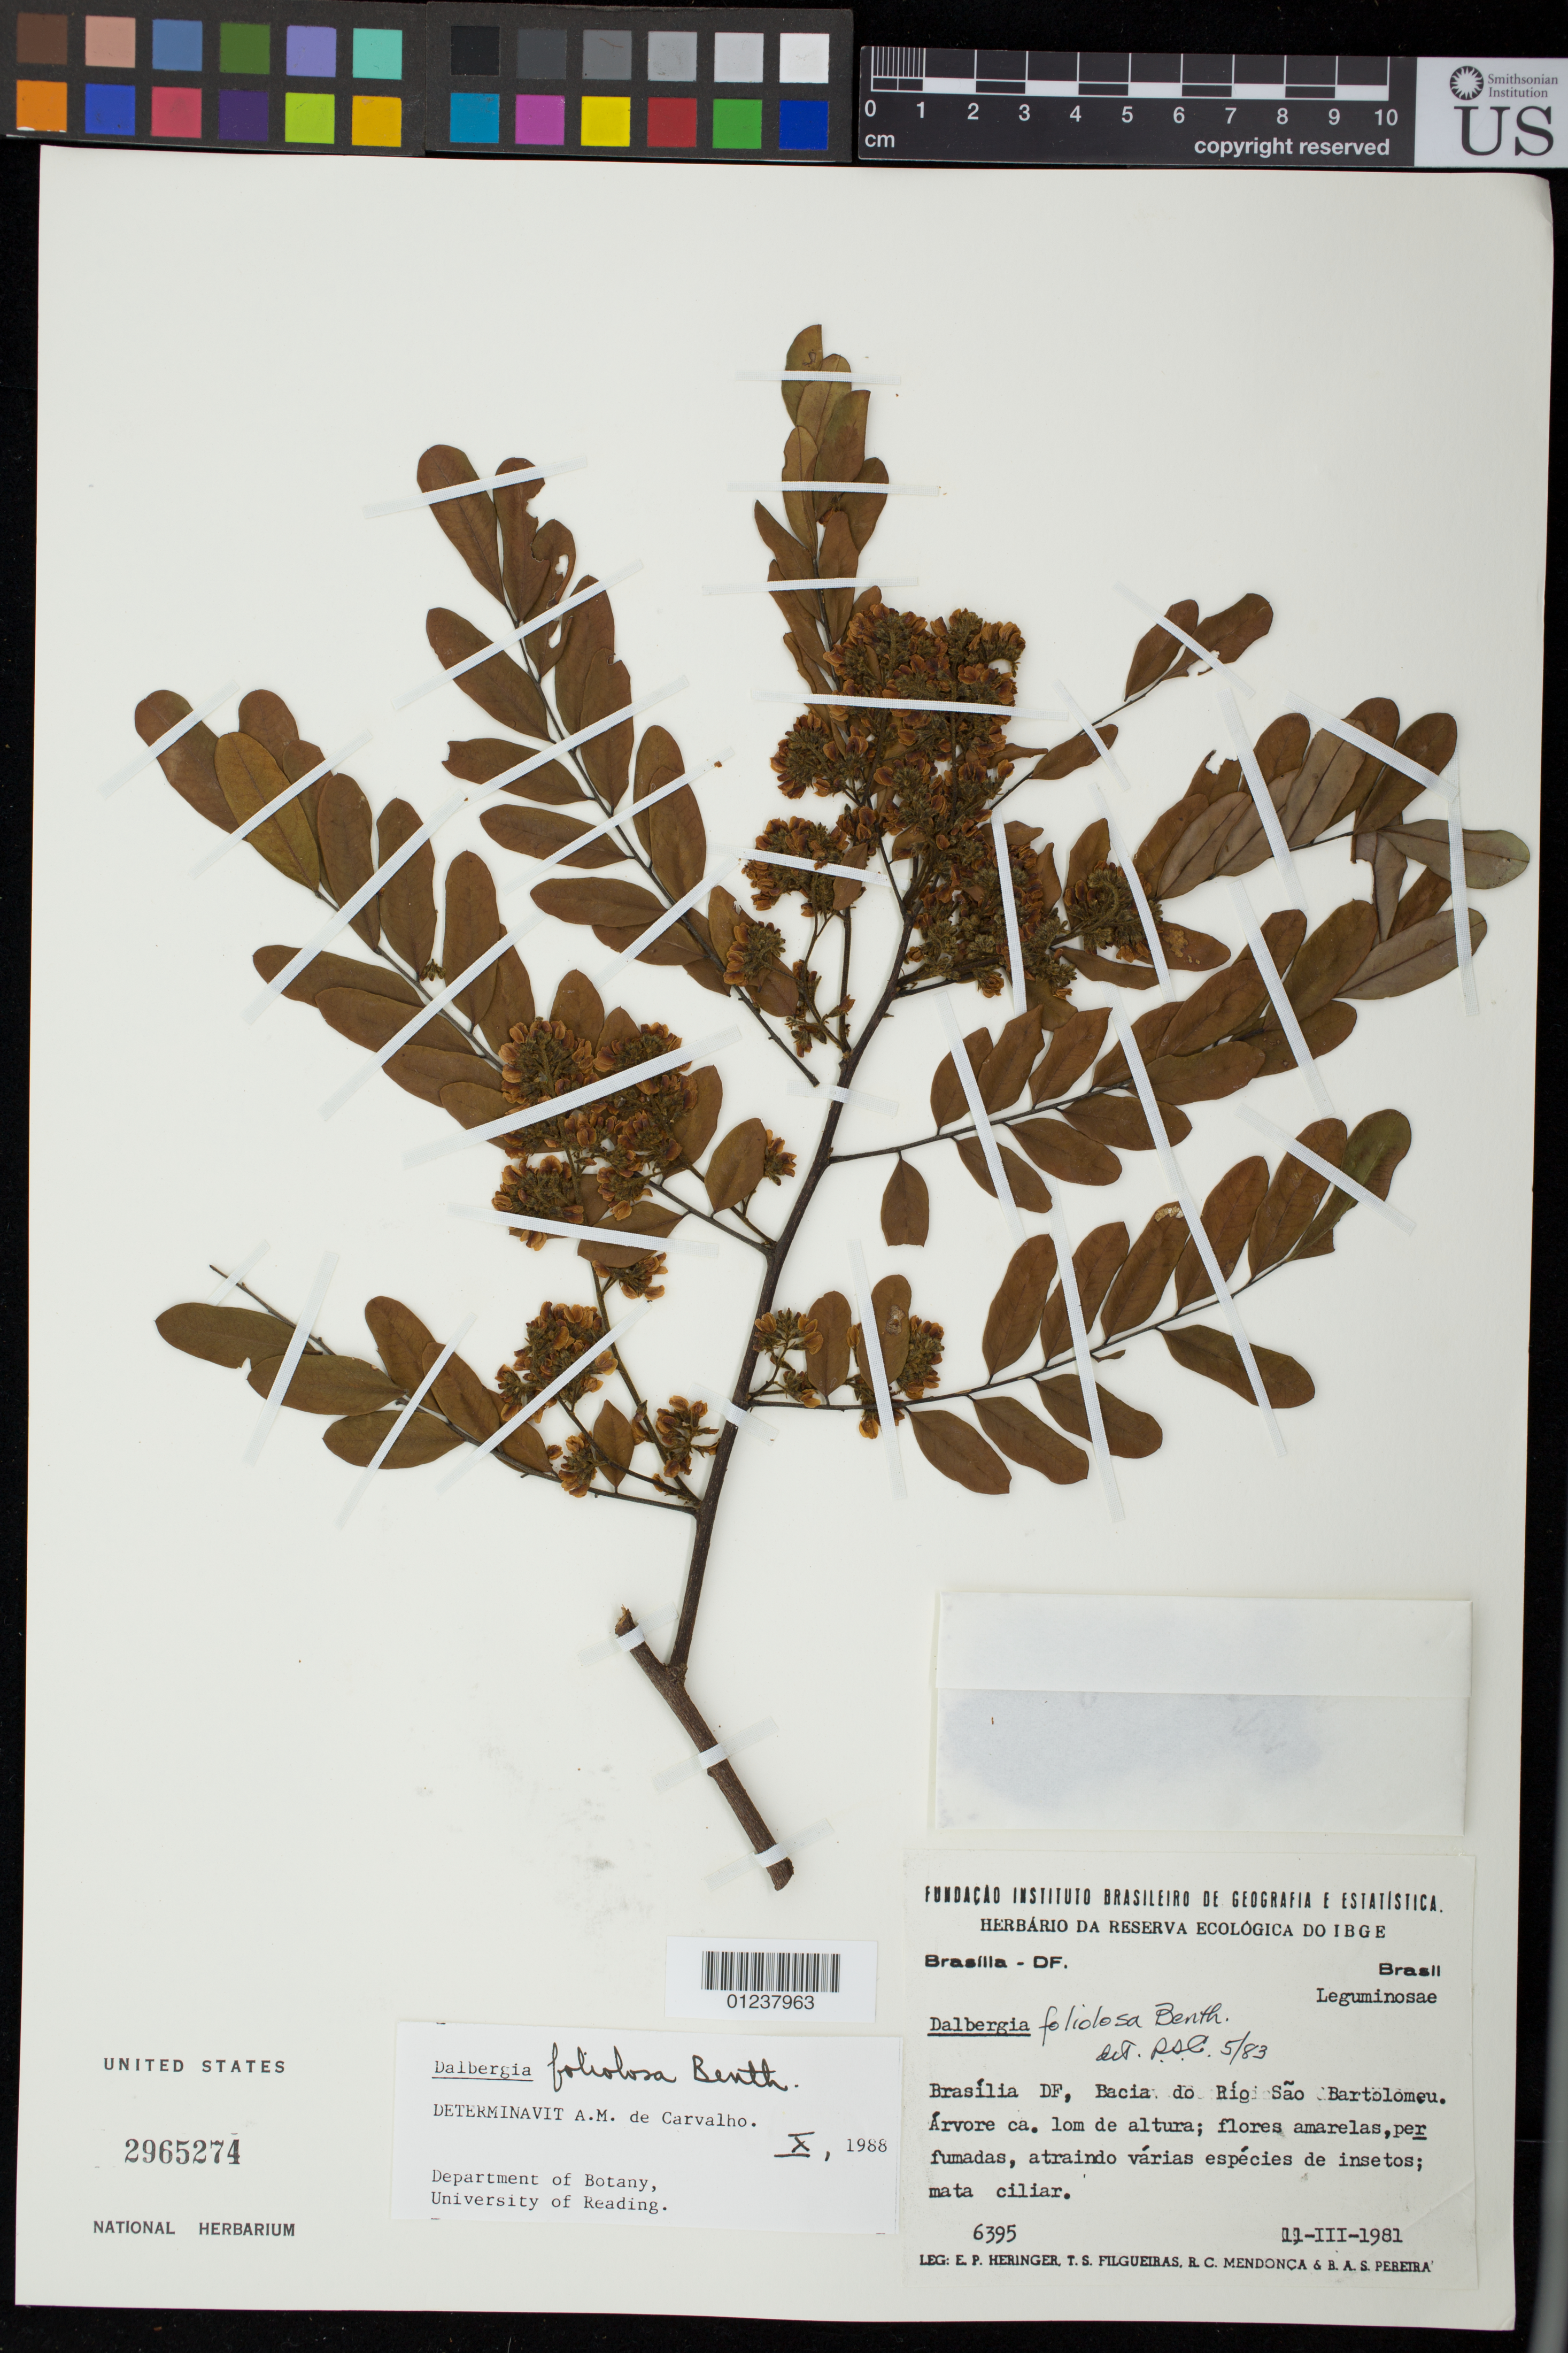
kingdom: Plantae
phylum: Tracheophyta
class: Magnoliopsida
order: Fabales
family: Fabaceae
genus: Dalbergia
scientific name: Dalbergia foliosa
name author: (Benth.) A.M. Carvalho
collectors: E. P. Heringer, T. S. Filgueiras, R. C. Mendonça & B. A. S. Pereira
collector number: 6395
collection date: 1981-03-11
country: Brazil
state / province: Distrito Federal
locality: Brasilia - DF. Bacia do Rio Sao Bartolomeu.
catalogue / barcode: US 2965274